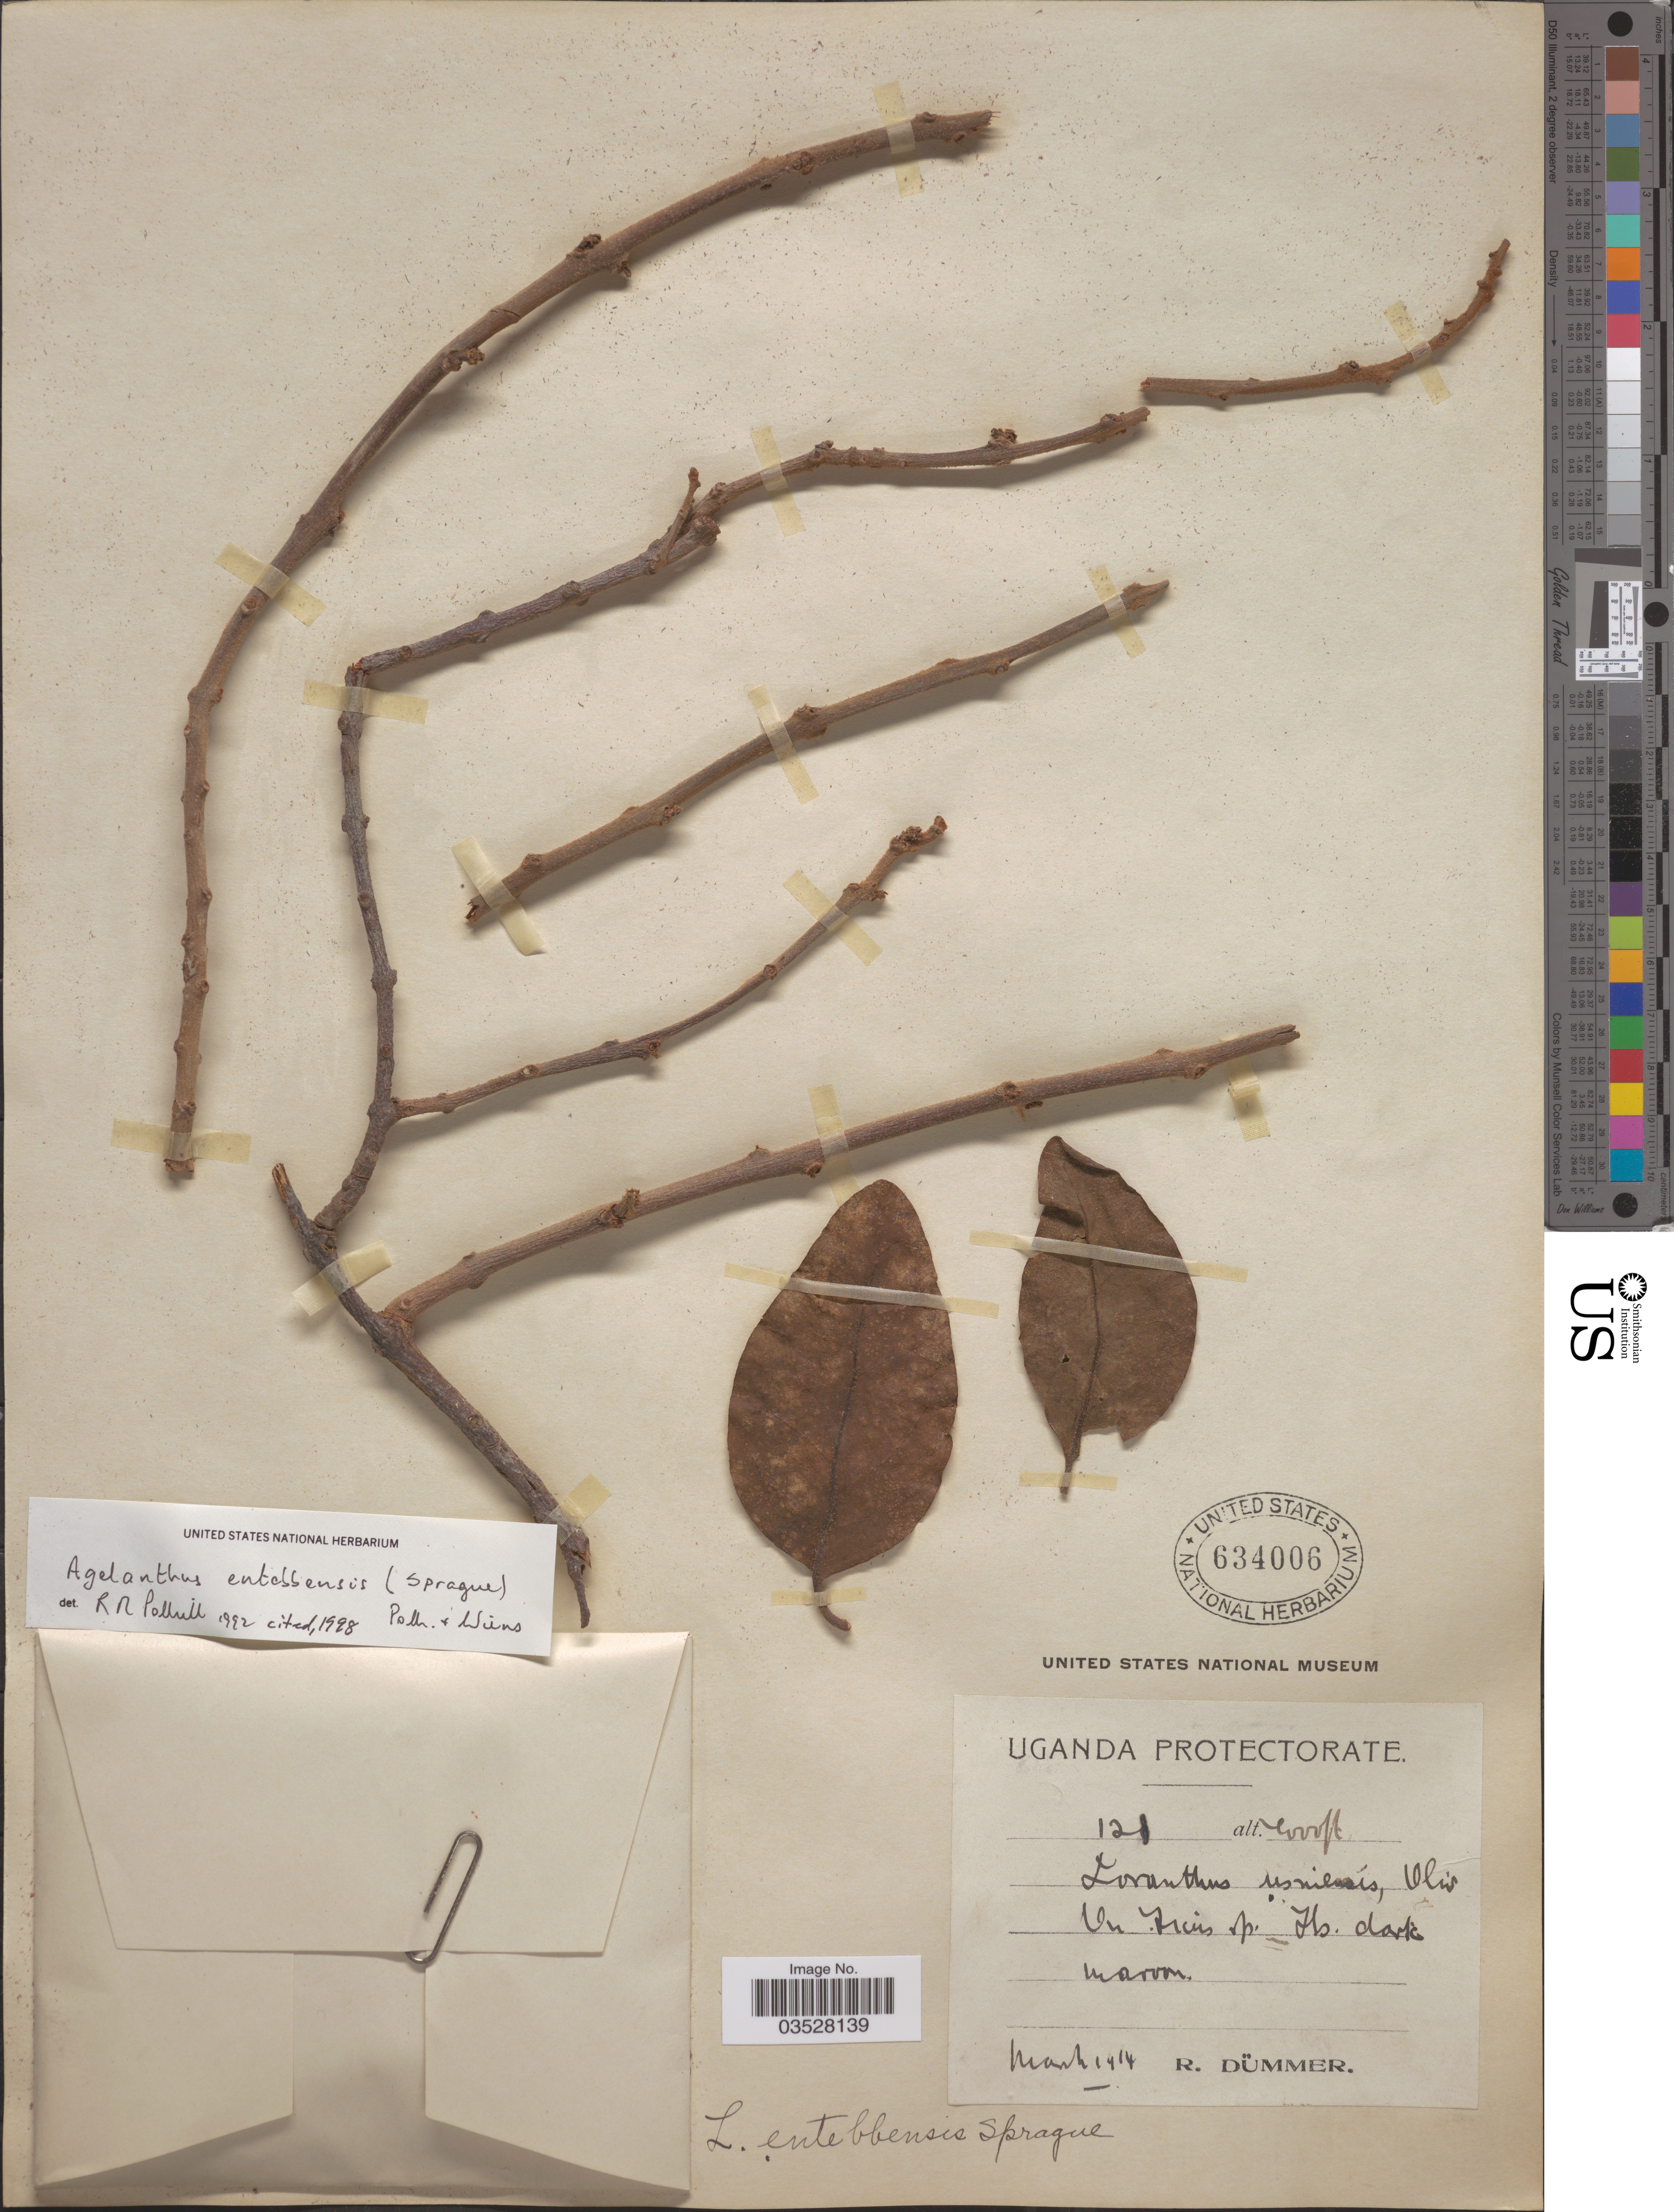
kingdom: Plantae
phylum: Tracheophyta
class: Magnoliopsida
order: Santalales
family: Loranthaceae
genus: Agelanthus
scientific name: Agelanthus entebbensis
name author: (Sprague) Polhill & Wiens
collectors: R. A. Dümmer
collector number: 121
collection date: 1914-03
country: Uganda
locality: Uganda Protectorate.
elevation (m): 1219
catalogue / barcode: US 634006